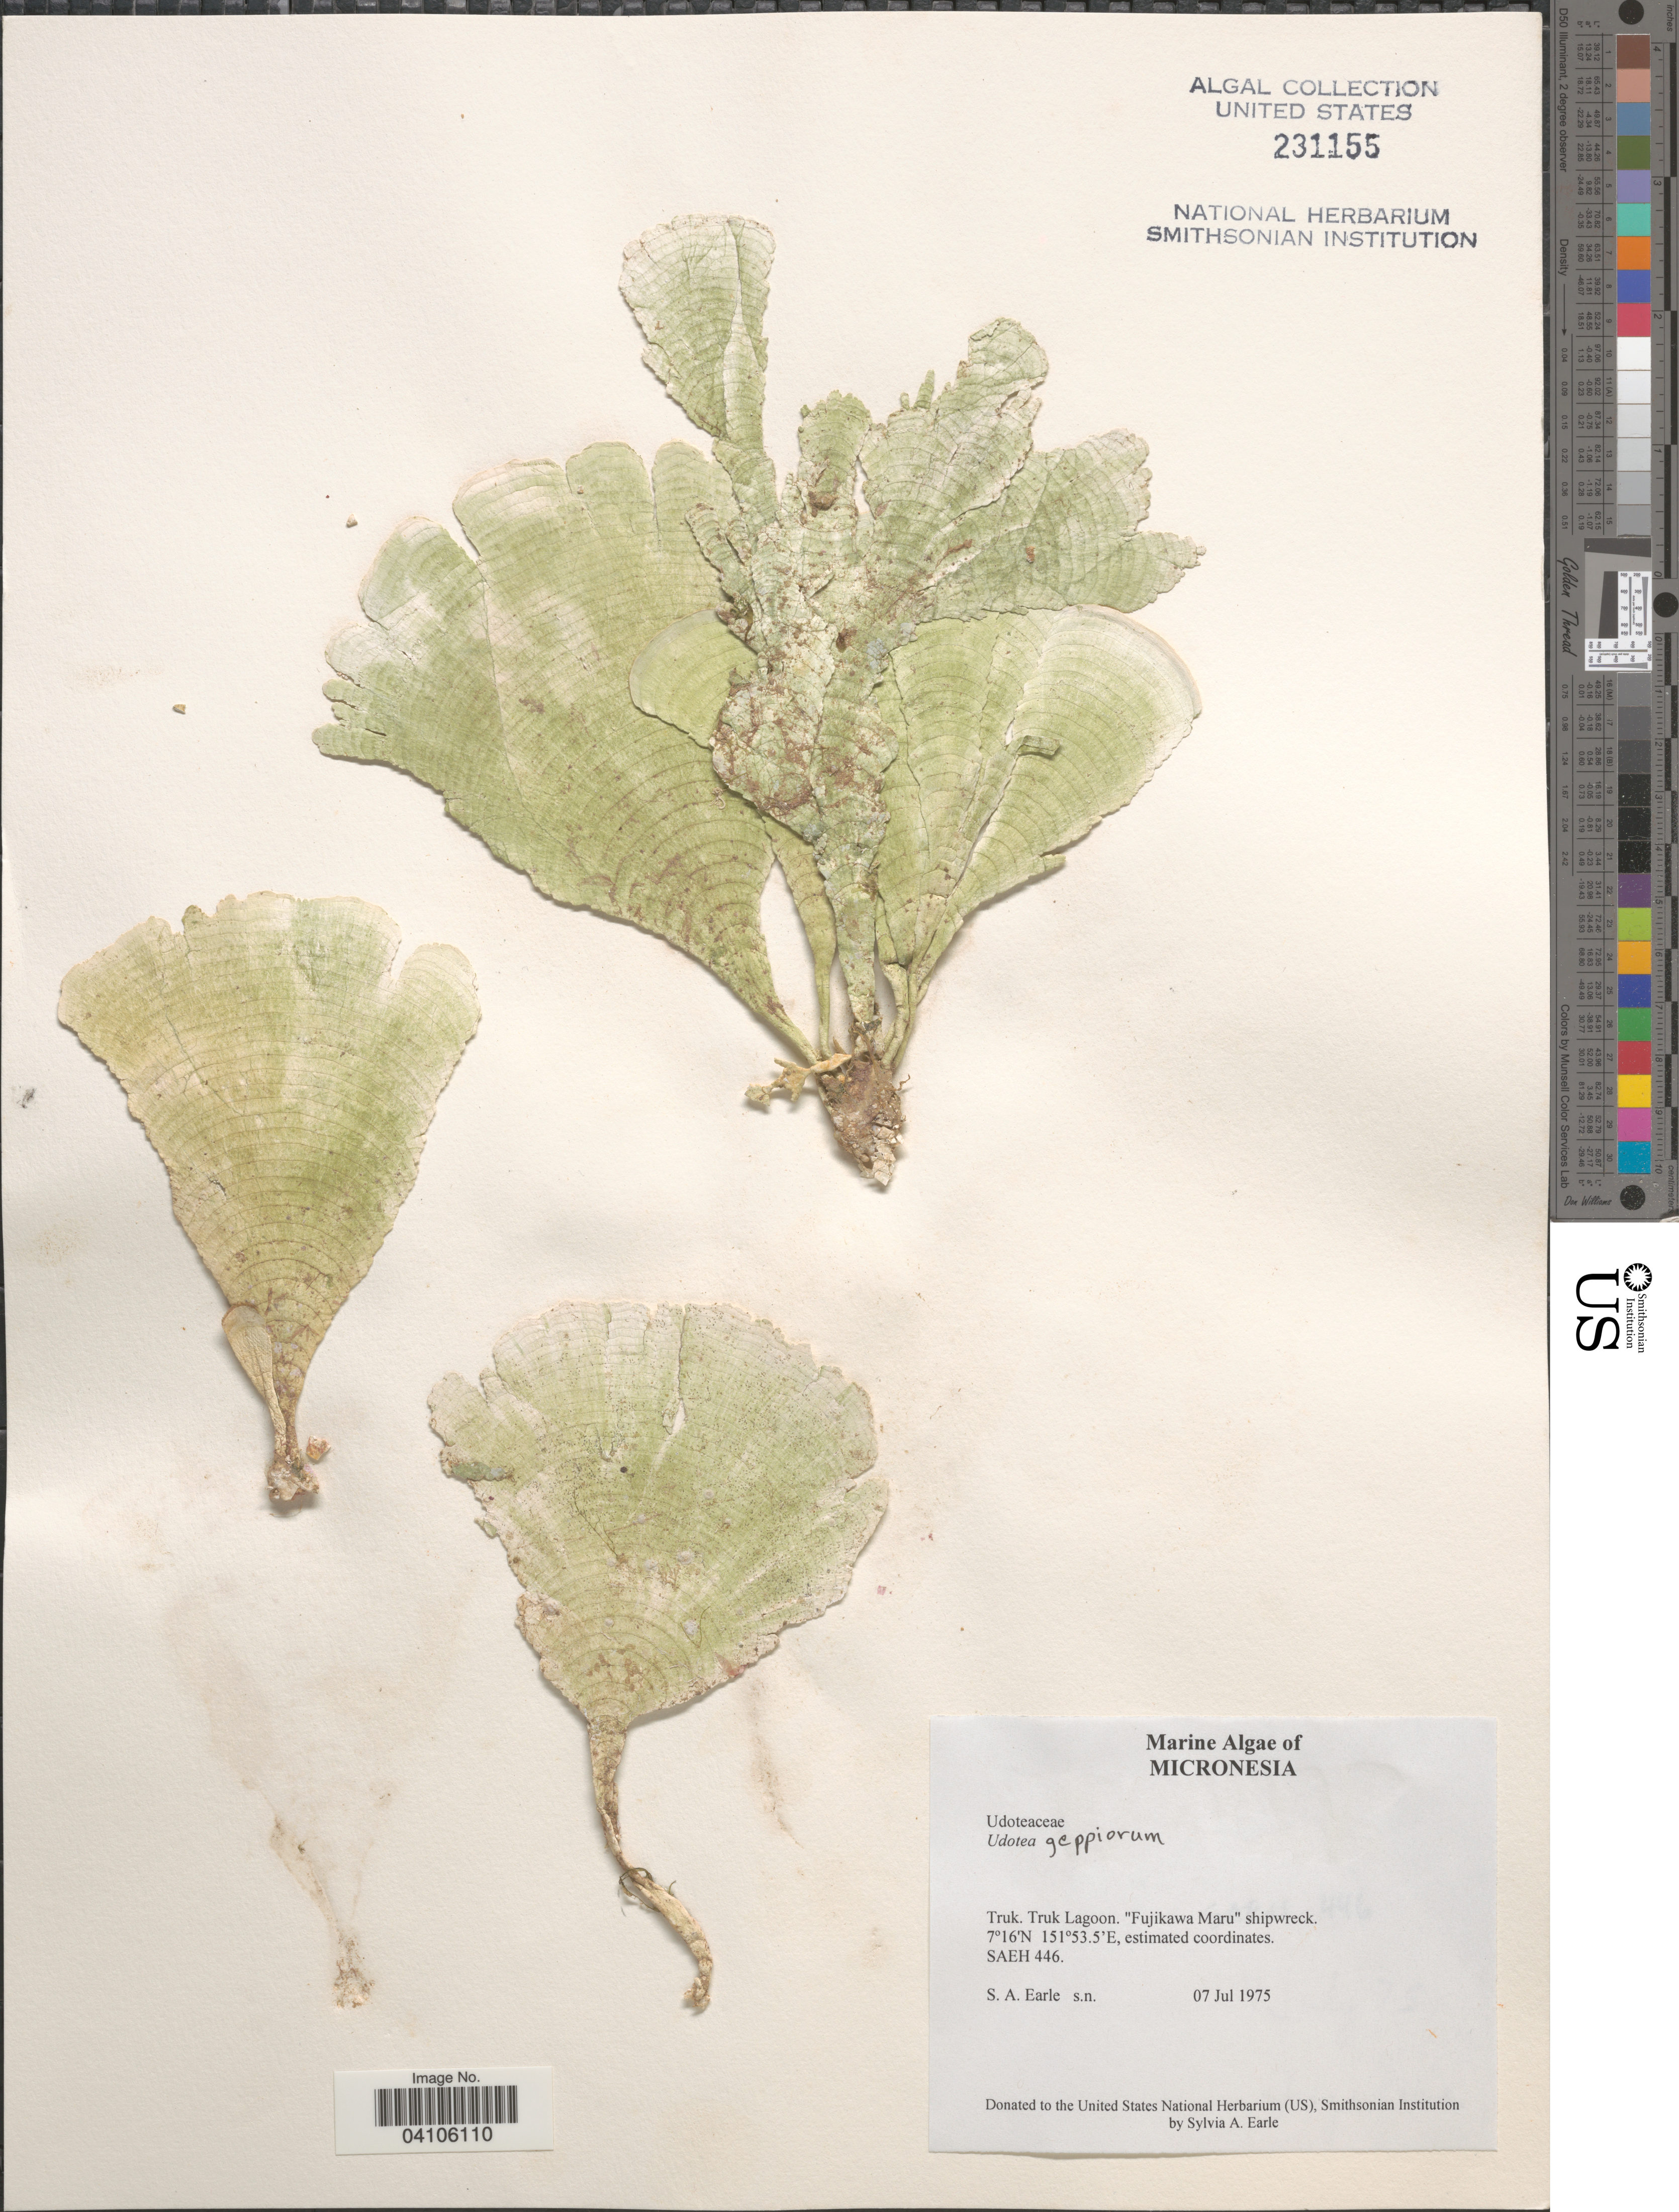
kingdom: Plantae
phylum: Chlorophyta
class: Ulvophyceae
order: Bryopsidales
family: Udoteaceae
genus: Udotea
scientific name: Udotea geppiorum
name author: Yamada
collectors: S. A. Earle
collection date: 1975-07-07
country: Micronesia, Federated States of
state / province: Truk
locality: Micronesia. Truk Lagoon. "Fujikawa Maru" shipwreck.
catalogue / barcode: US 231155